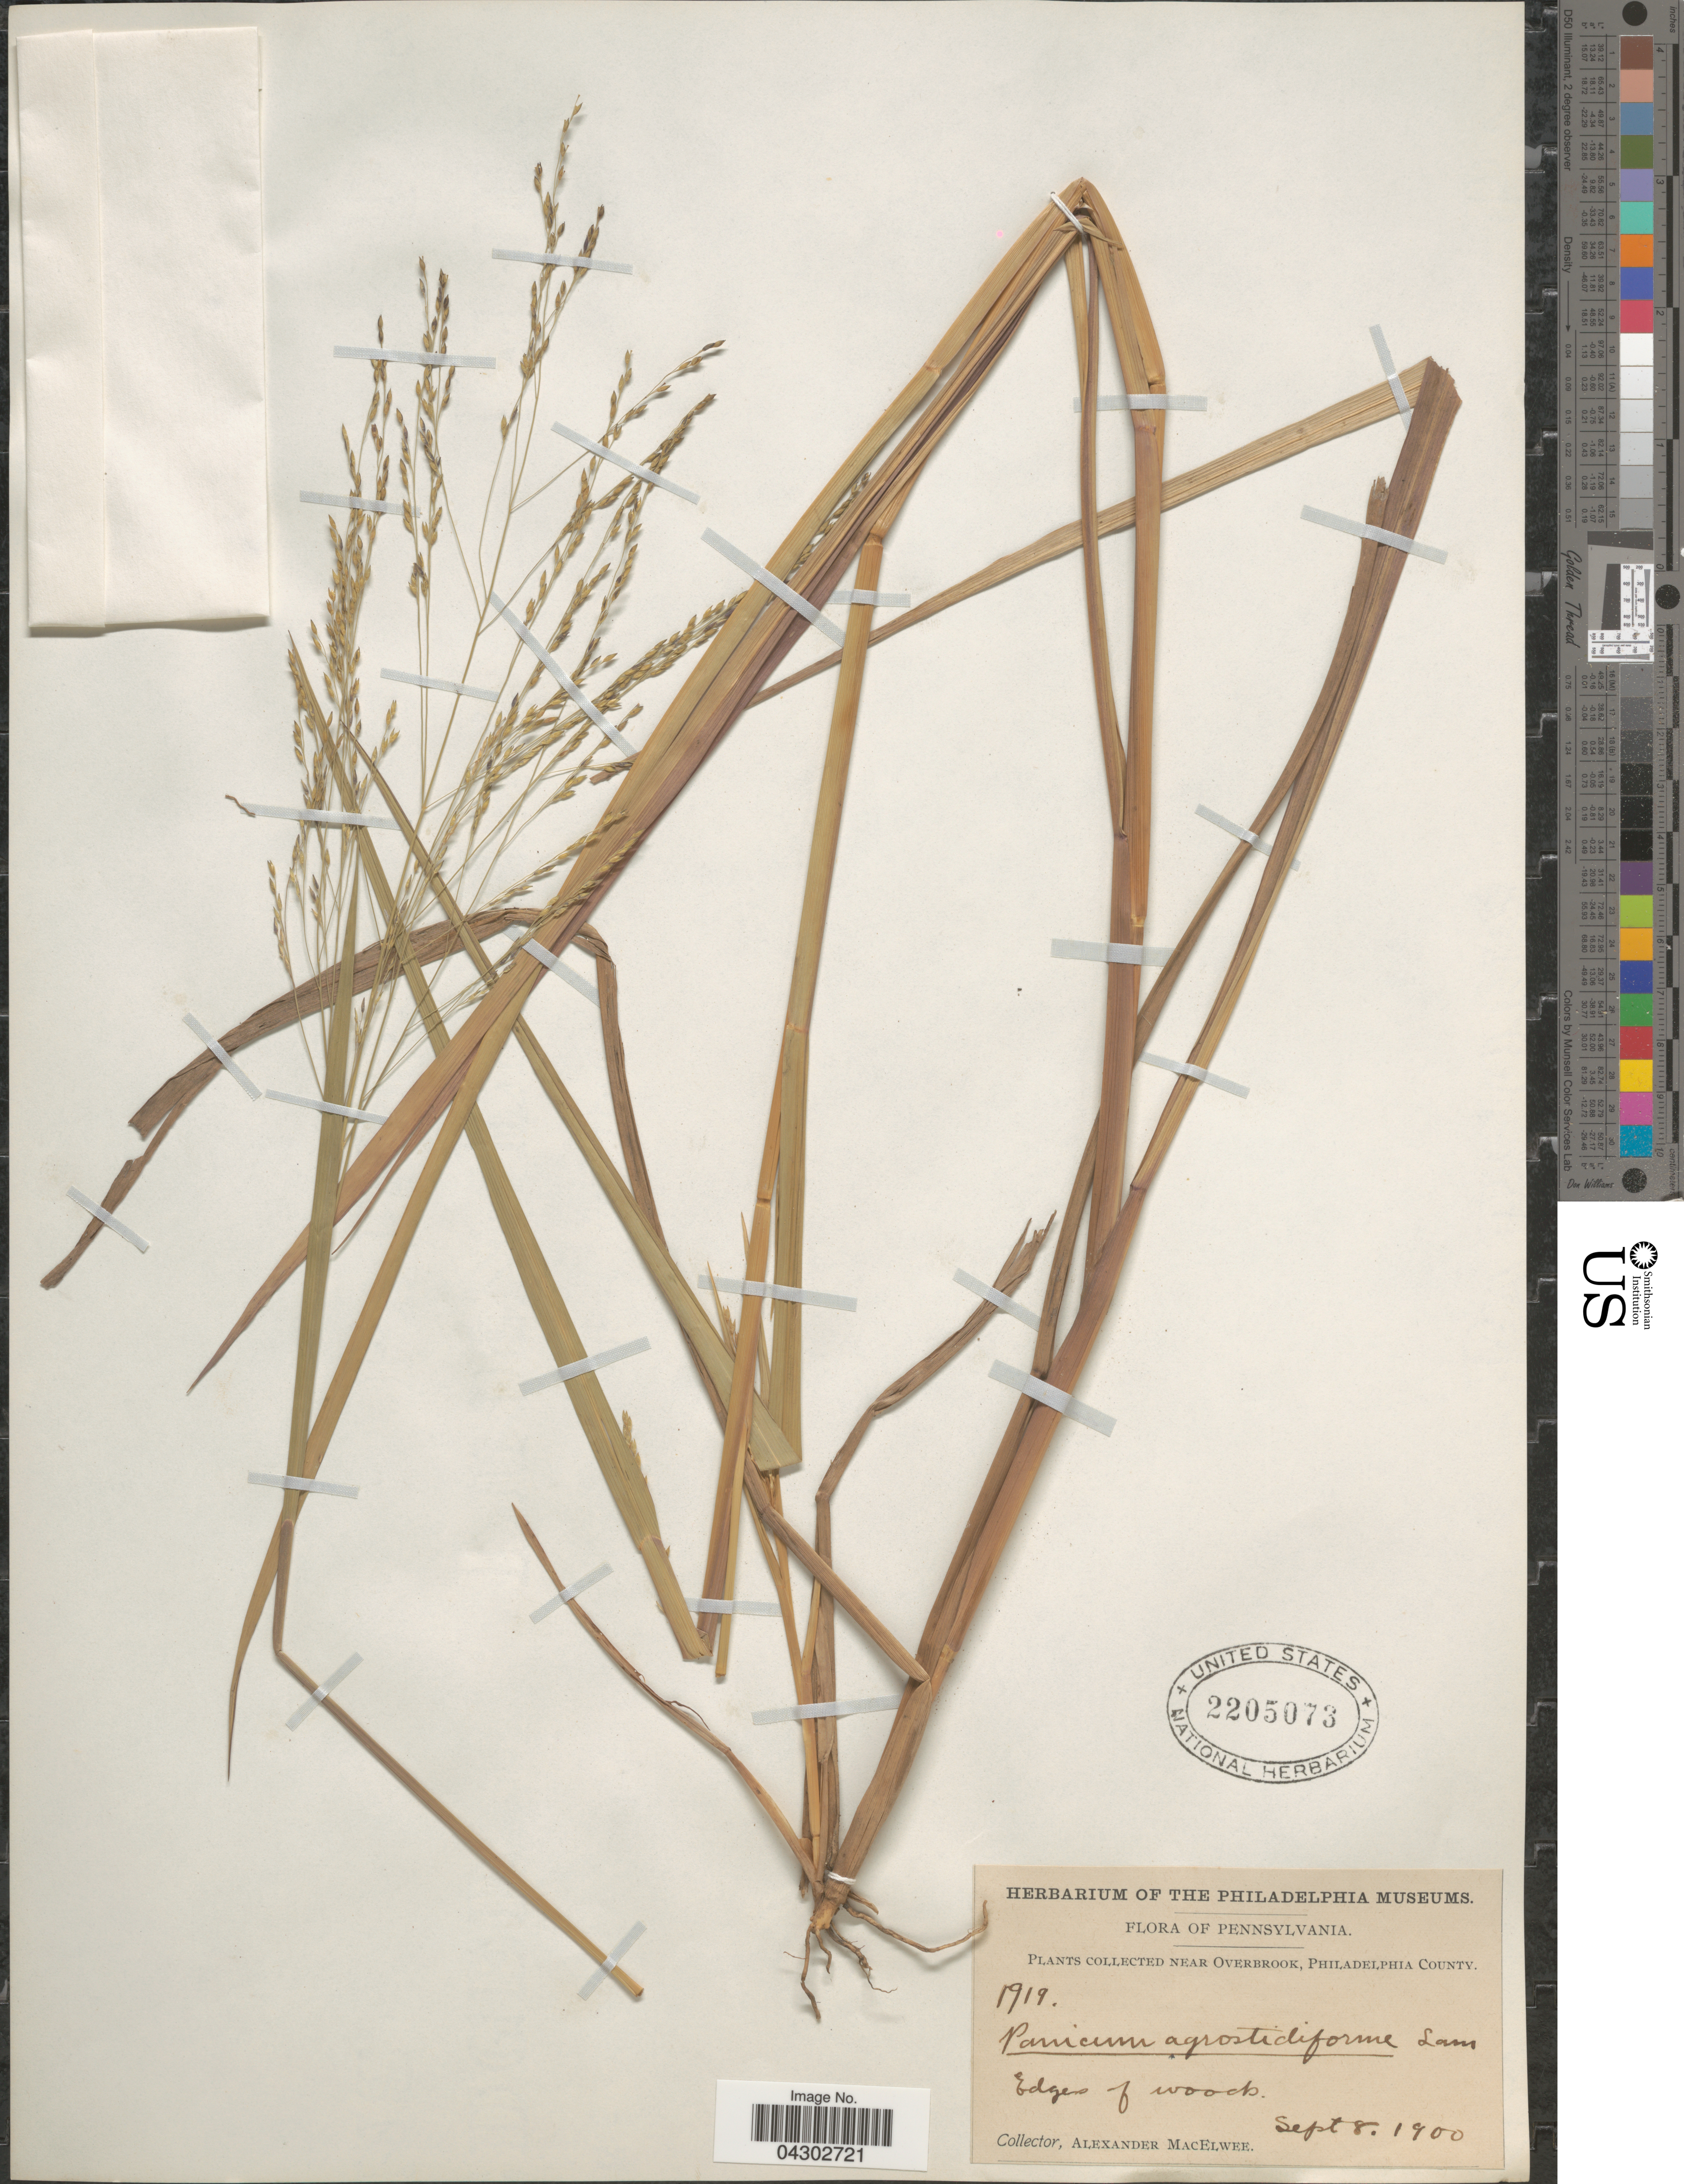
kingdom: Plantae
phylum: Tracheophyta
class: Liliopsida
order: Poales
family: Poaceae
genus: Panicum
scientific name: Panicum sp.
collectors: A. MacElwee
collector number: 1919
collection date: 1900-09-08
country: United States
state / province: Pennsylvania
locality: Near Overbrook, Philadelphia County. Edge of woods.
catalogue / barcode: US 2205073